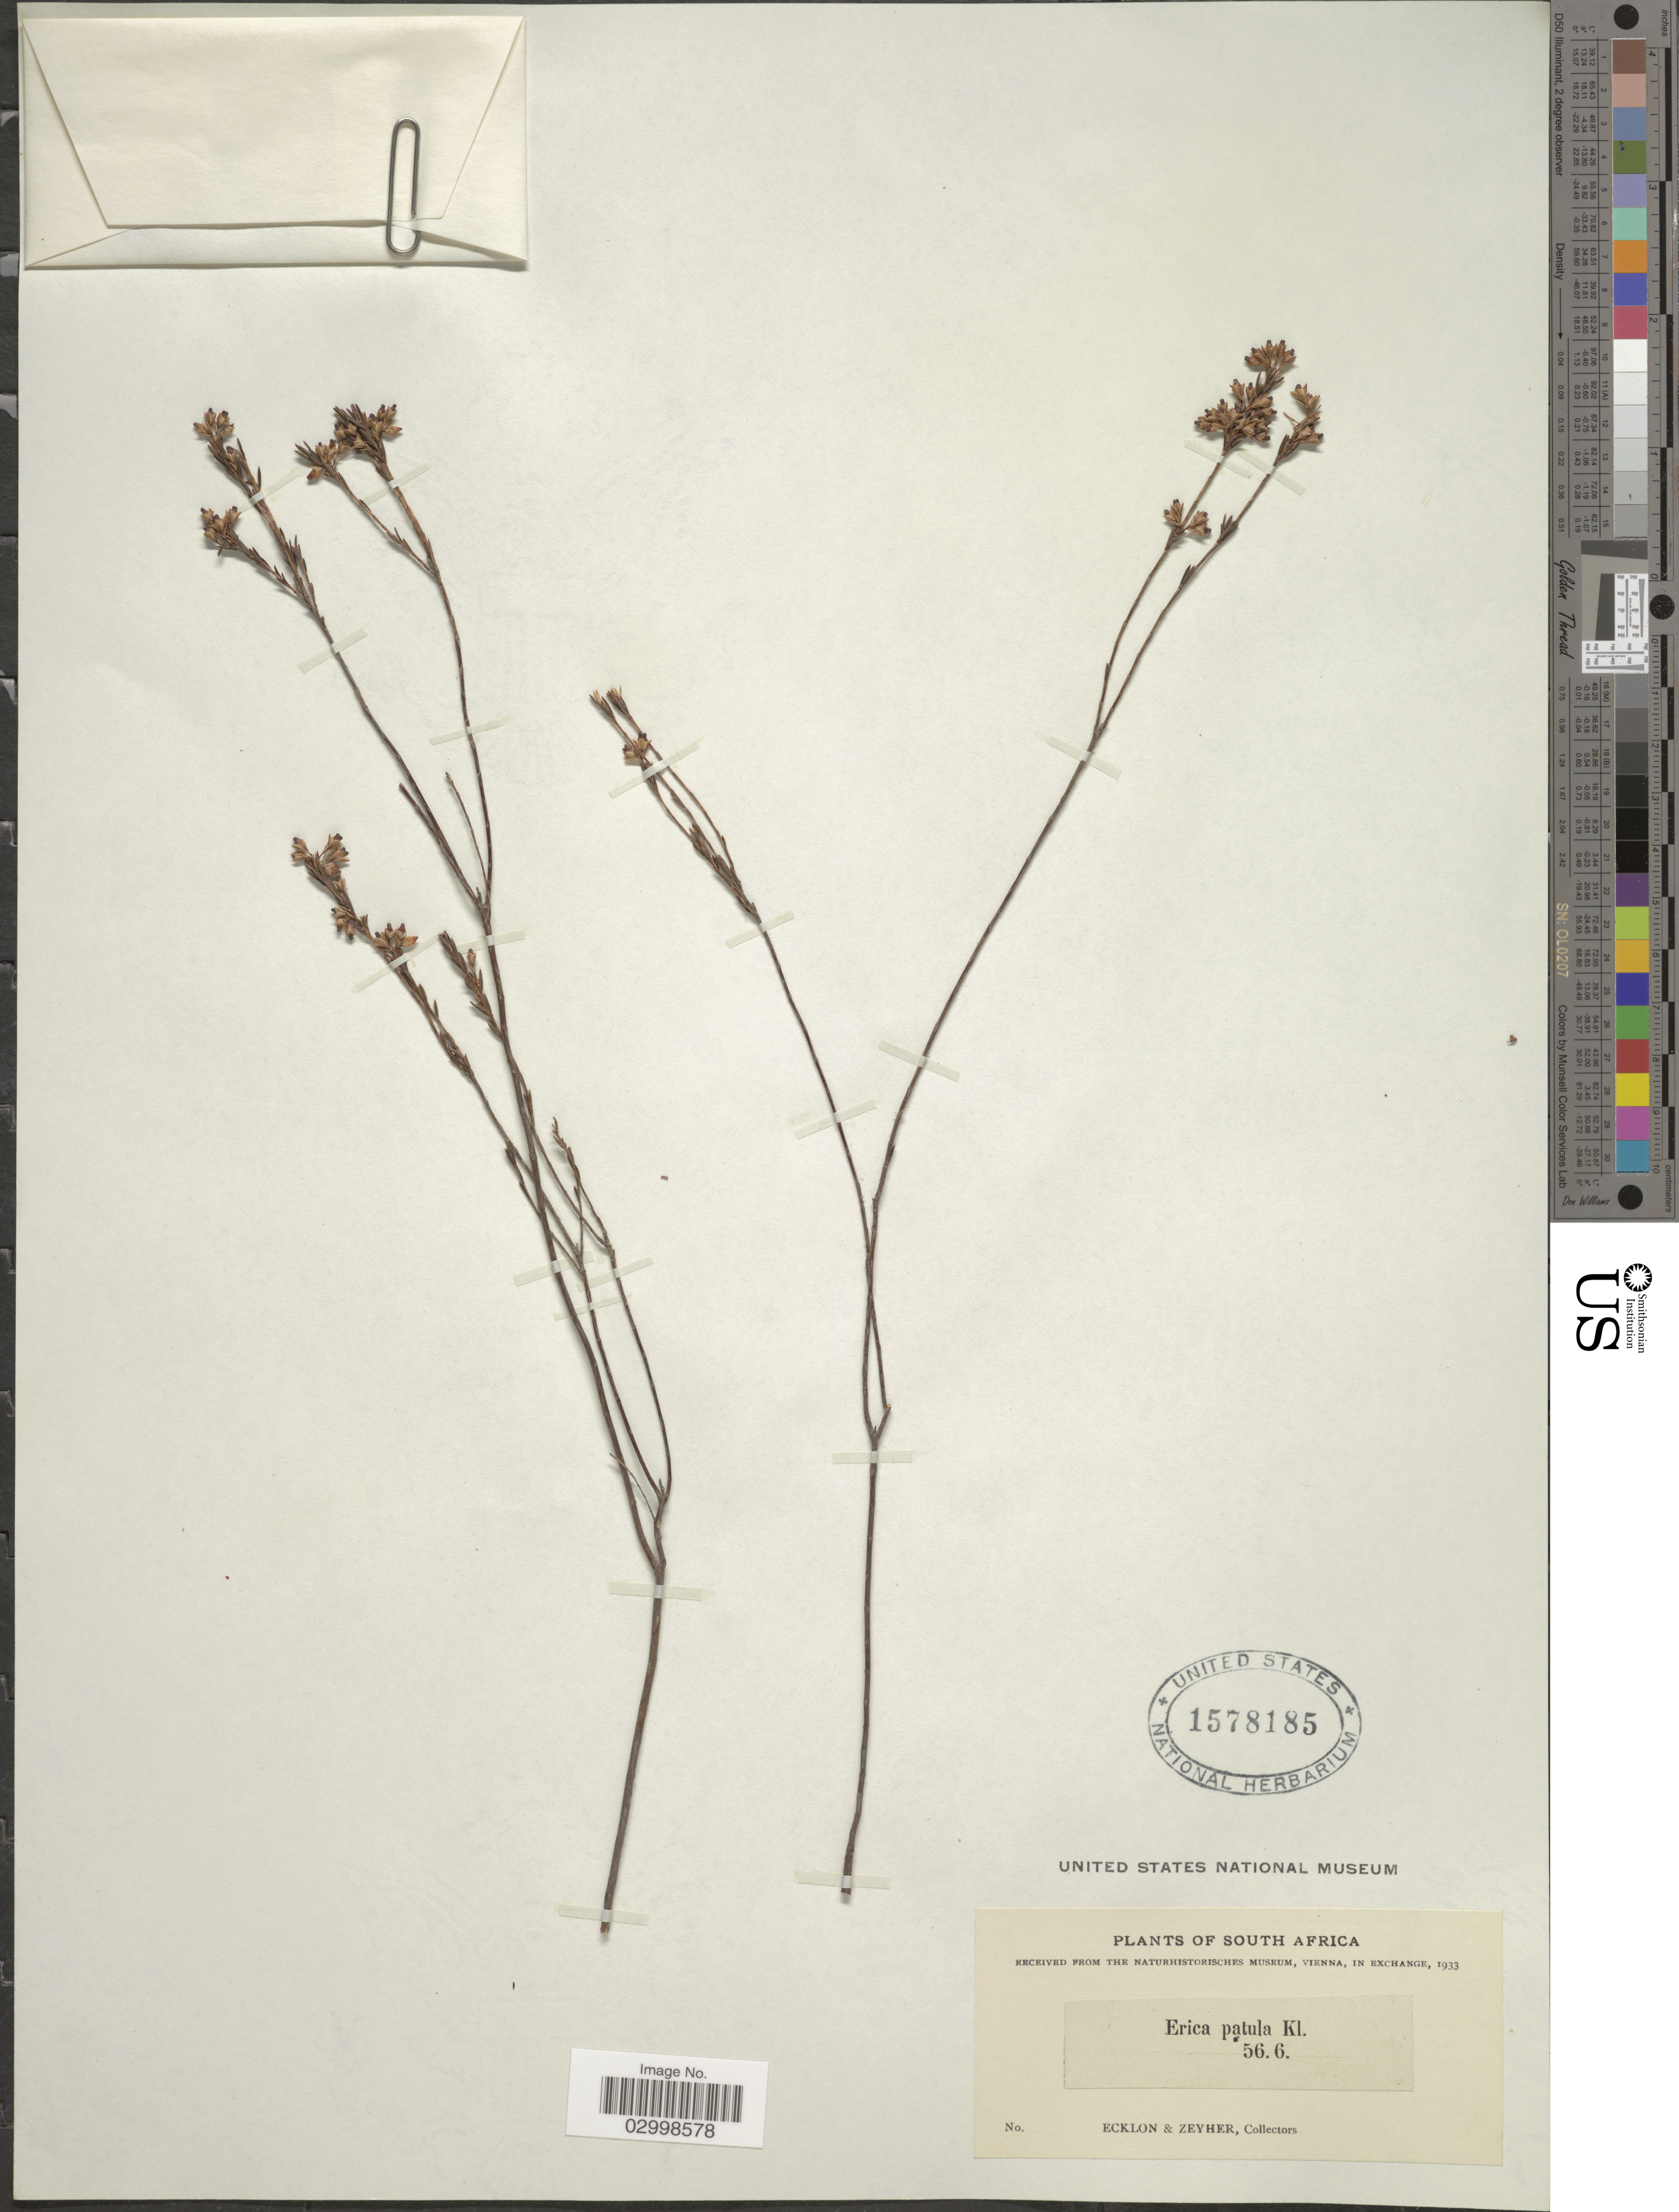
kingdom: Plantae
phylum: Tracheophyta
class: Magnoliopsida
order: Ericales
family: Ericaceae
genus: Erica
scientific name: Erica patula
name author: Klotzsch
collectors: -. Ecklon & -. Zeyher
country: South Africa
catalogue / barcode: US 1578185